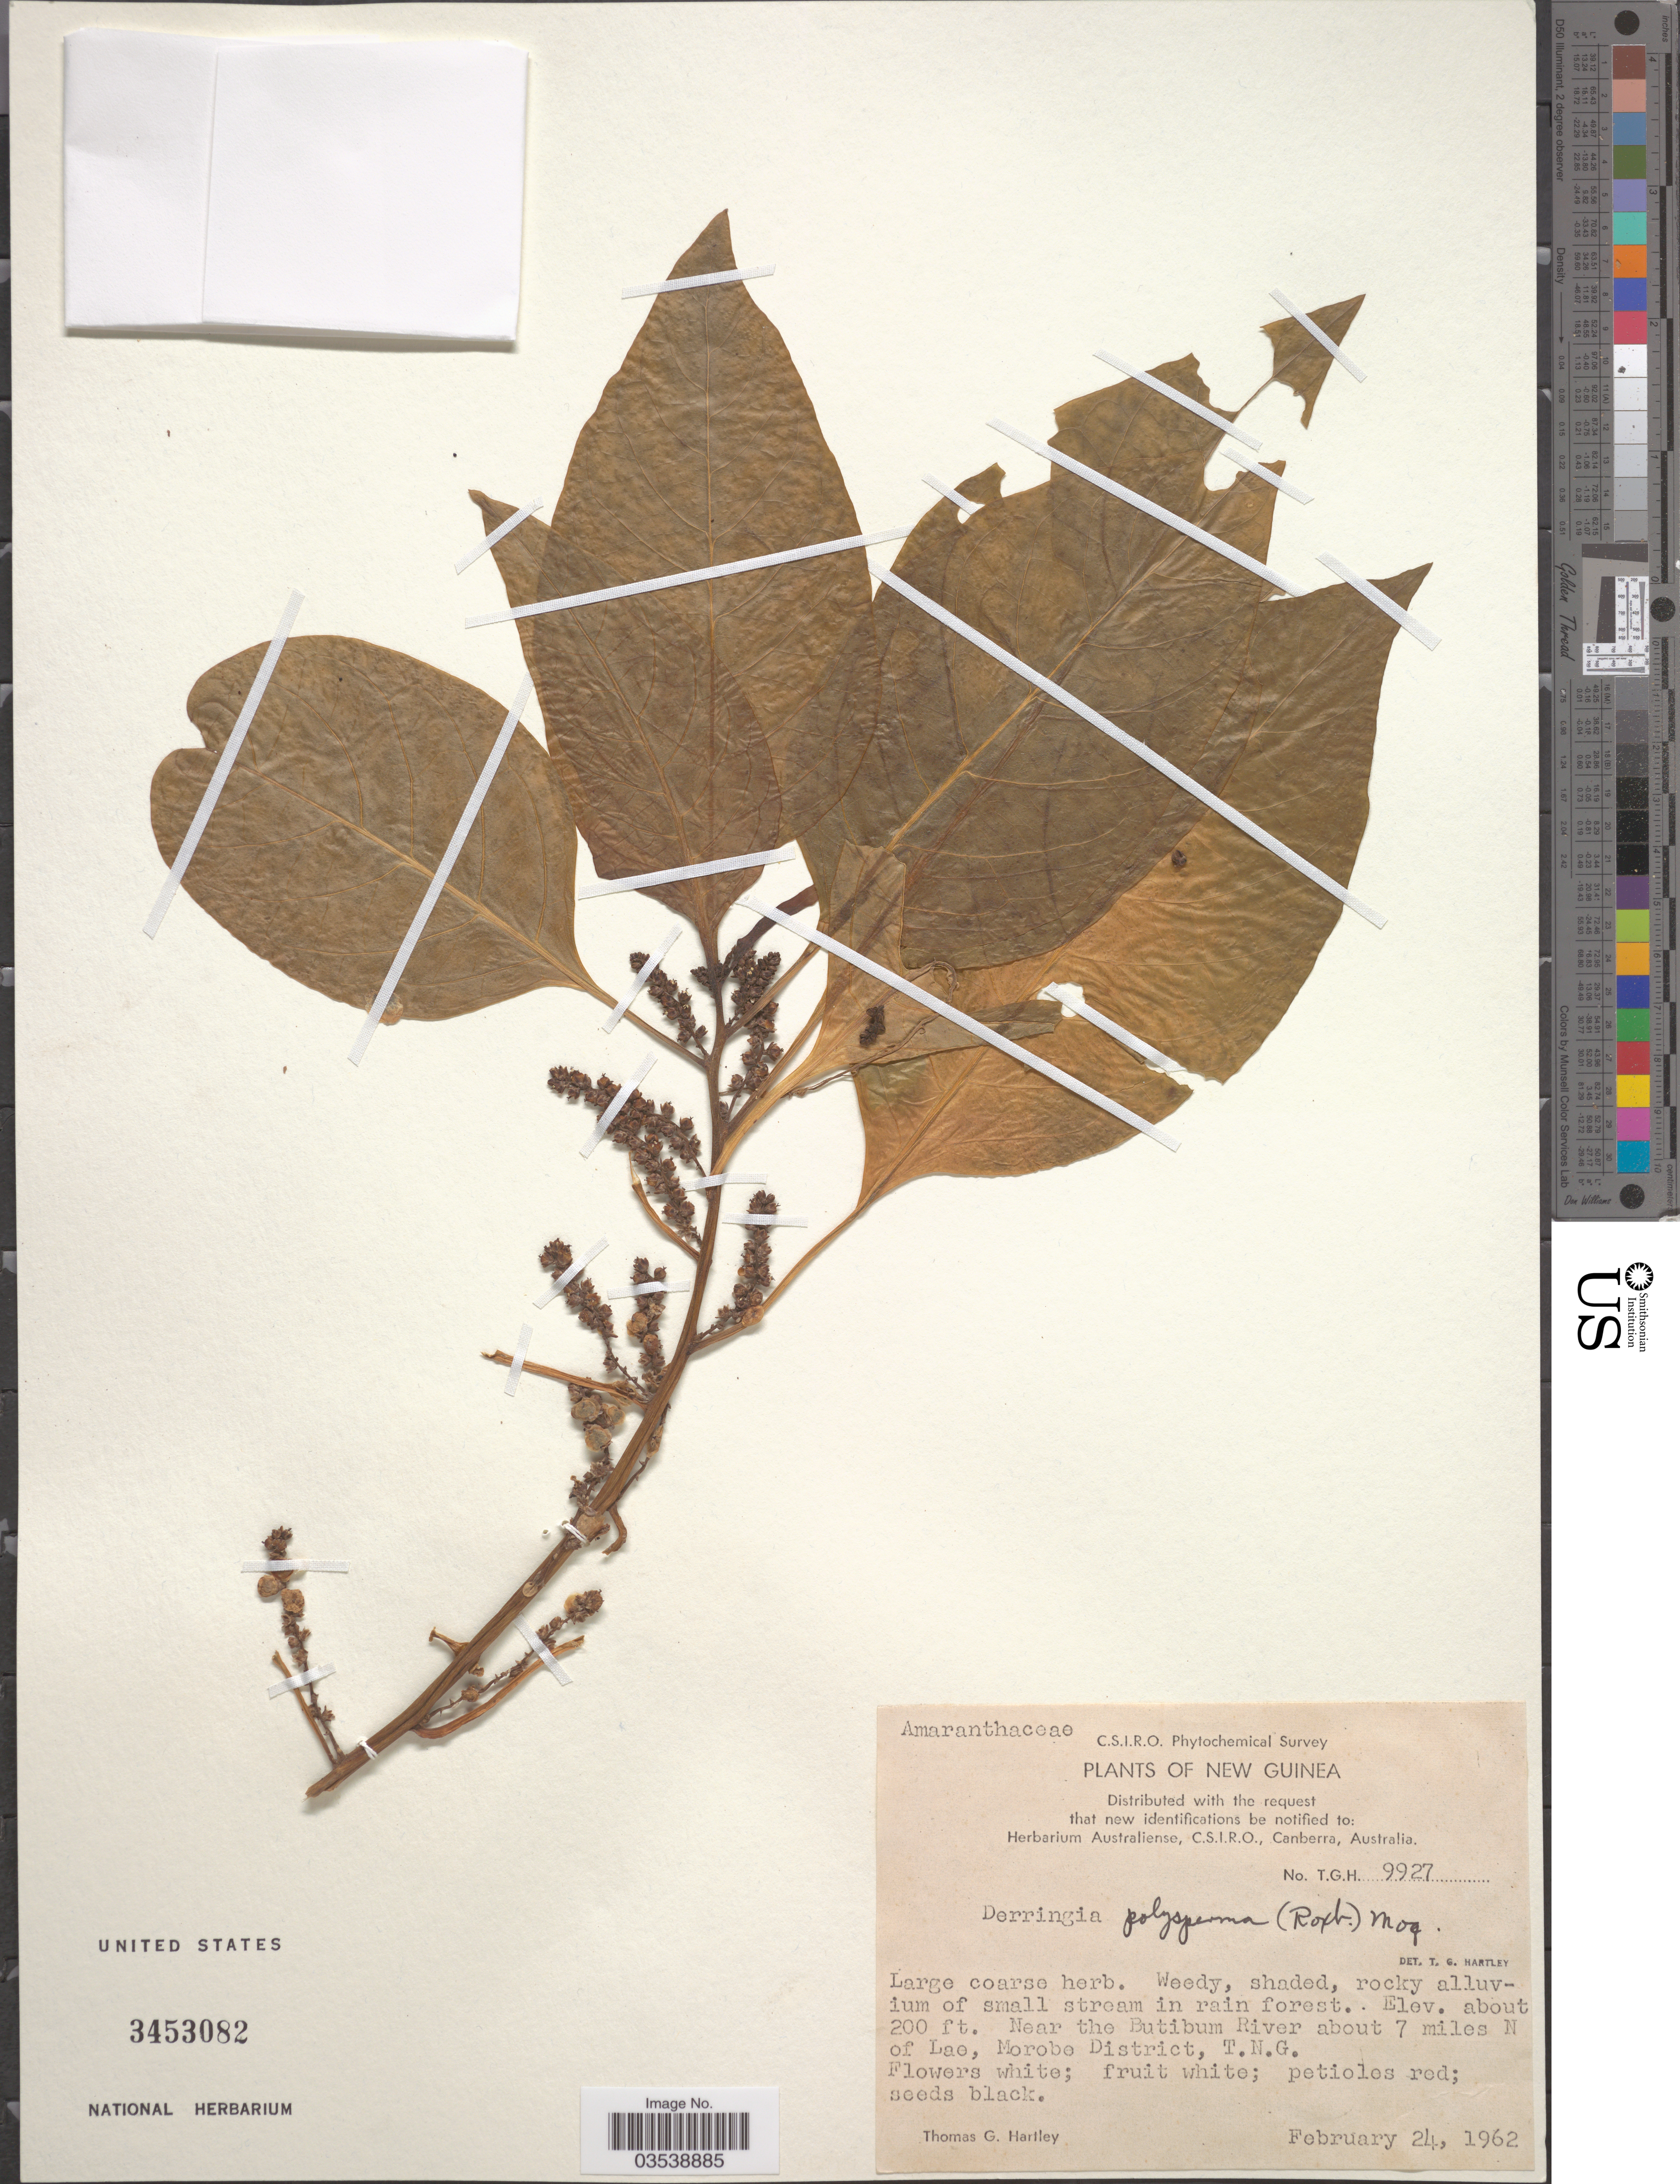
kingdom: Plantae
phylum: Tracheophyta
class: Magnoliopsida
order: Caryophyllales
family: Amaranthaceae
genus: Deeringia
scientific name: Deeringia polysperma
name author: (Roxb.) Moq.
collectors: T. G. Hartley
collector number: T.G.H.9927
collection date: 1962-02-24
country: Papua New Guinea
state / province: Morobe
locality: New Guinea. Near the Butibum River about 7 miles N of Lae, Morobe District, T. N. G.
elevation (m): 61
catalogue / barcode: US 3453082